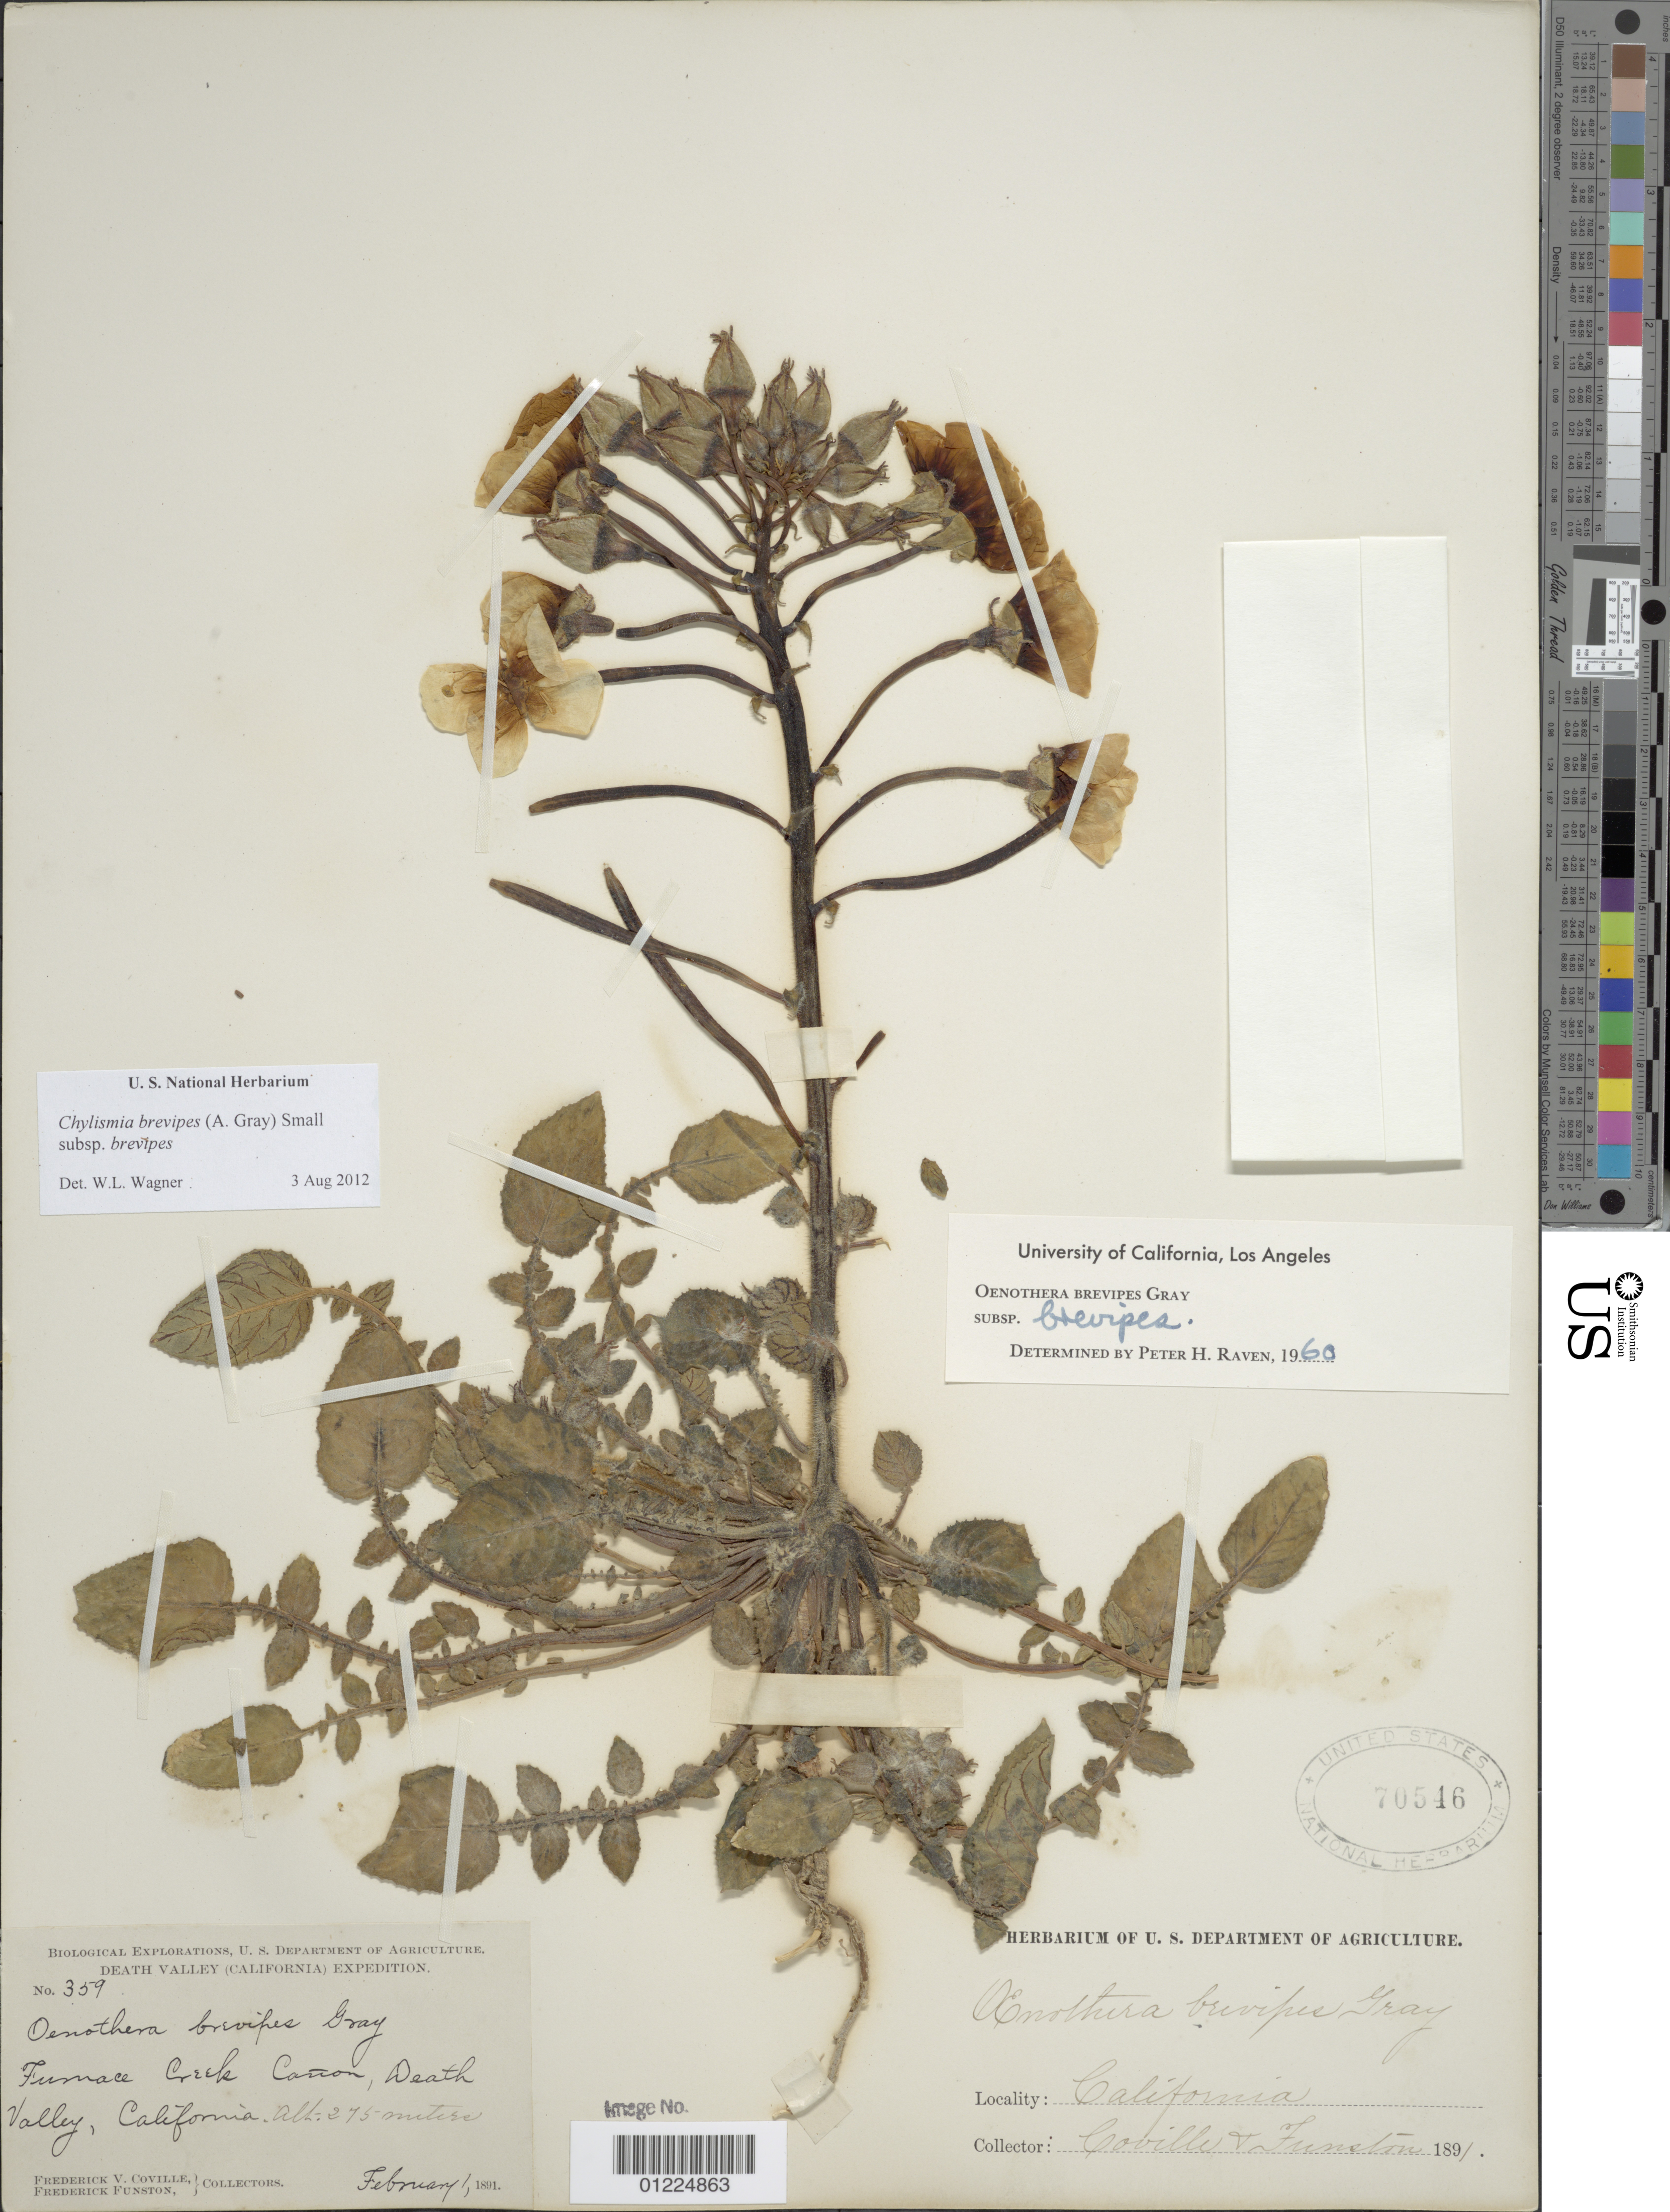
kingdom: Plantae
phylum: Tracheophyta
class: Magnoliopsida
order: Myrtales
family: Onagraceae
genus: Chylismia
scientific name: Chylismia brevipes subsp. brevipes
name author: (A. Gray) Small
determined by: Wagner, W. L., (BOT), Smithsonian Institution - National Museum of Natural History (UNITED STATES)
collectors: F. V. Coville & F. Funston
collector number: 359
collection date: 1891-02-01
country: United States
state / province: California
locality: Furnace Creek Canyon, Death Valley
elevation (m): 275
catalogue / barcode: US 70546